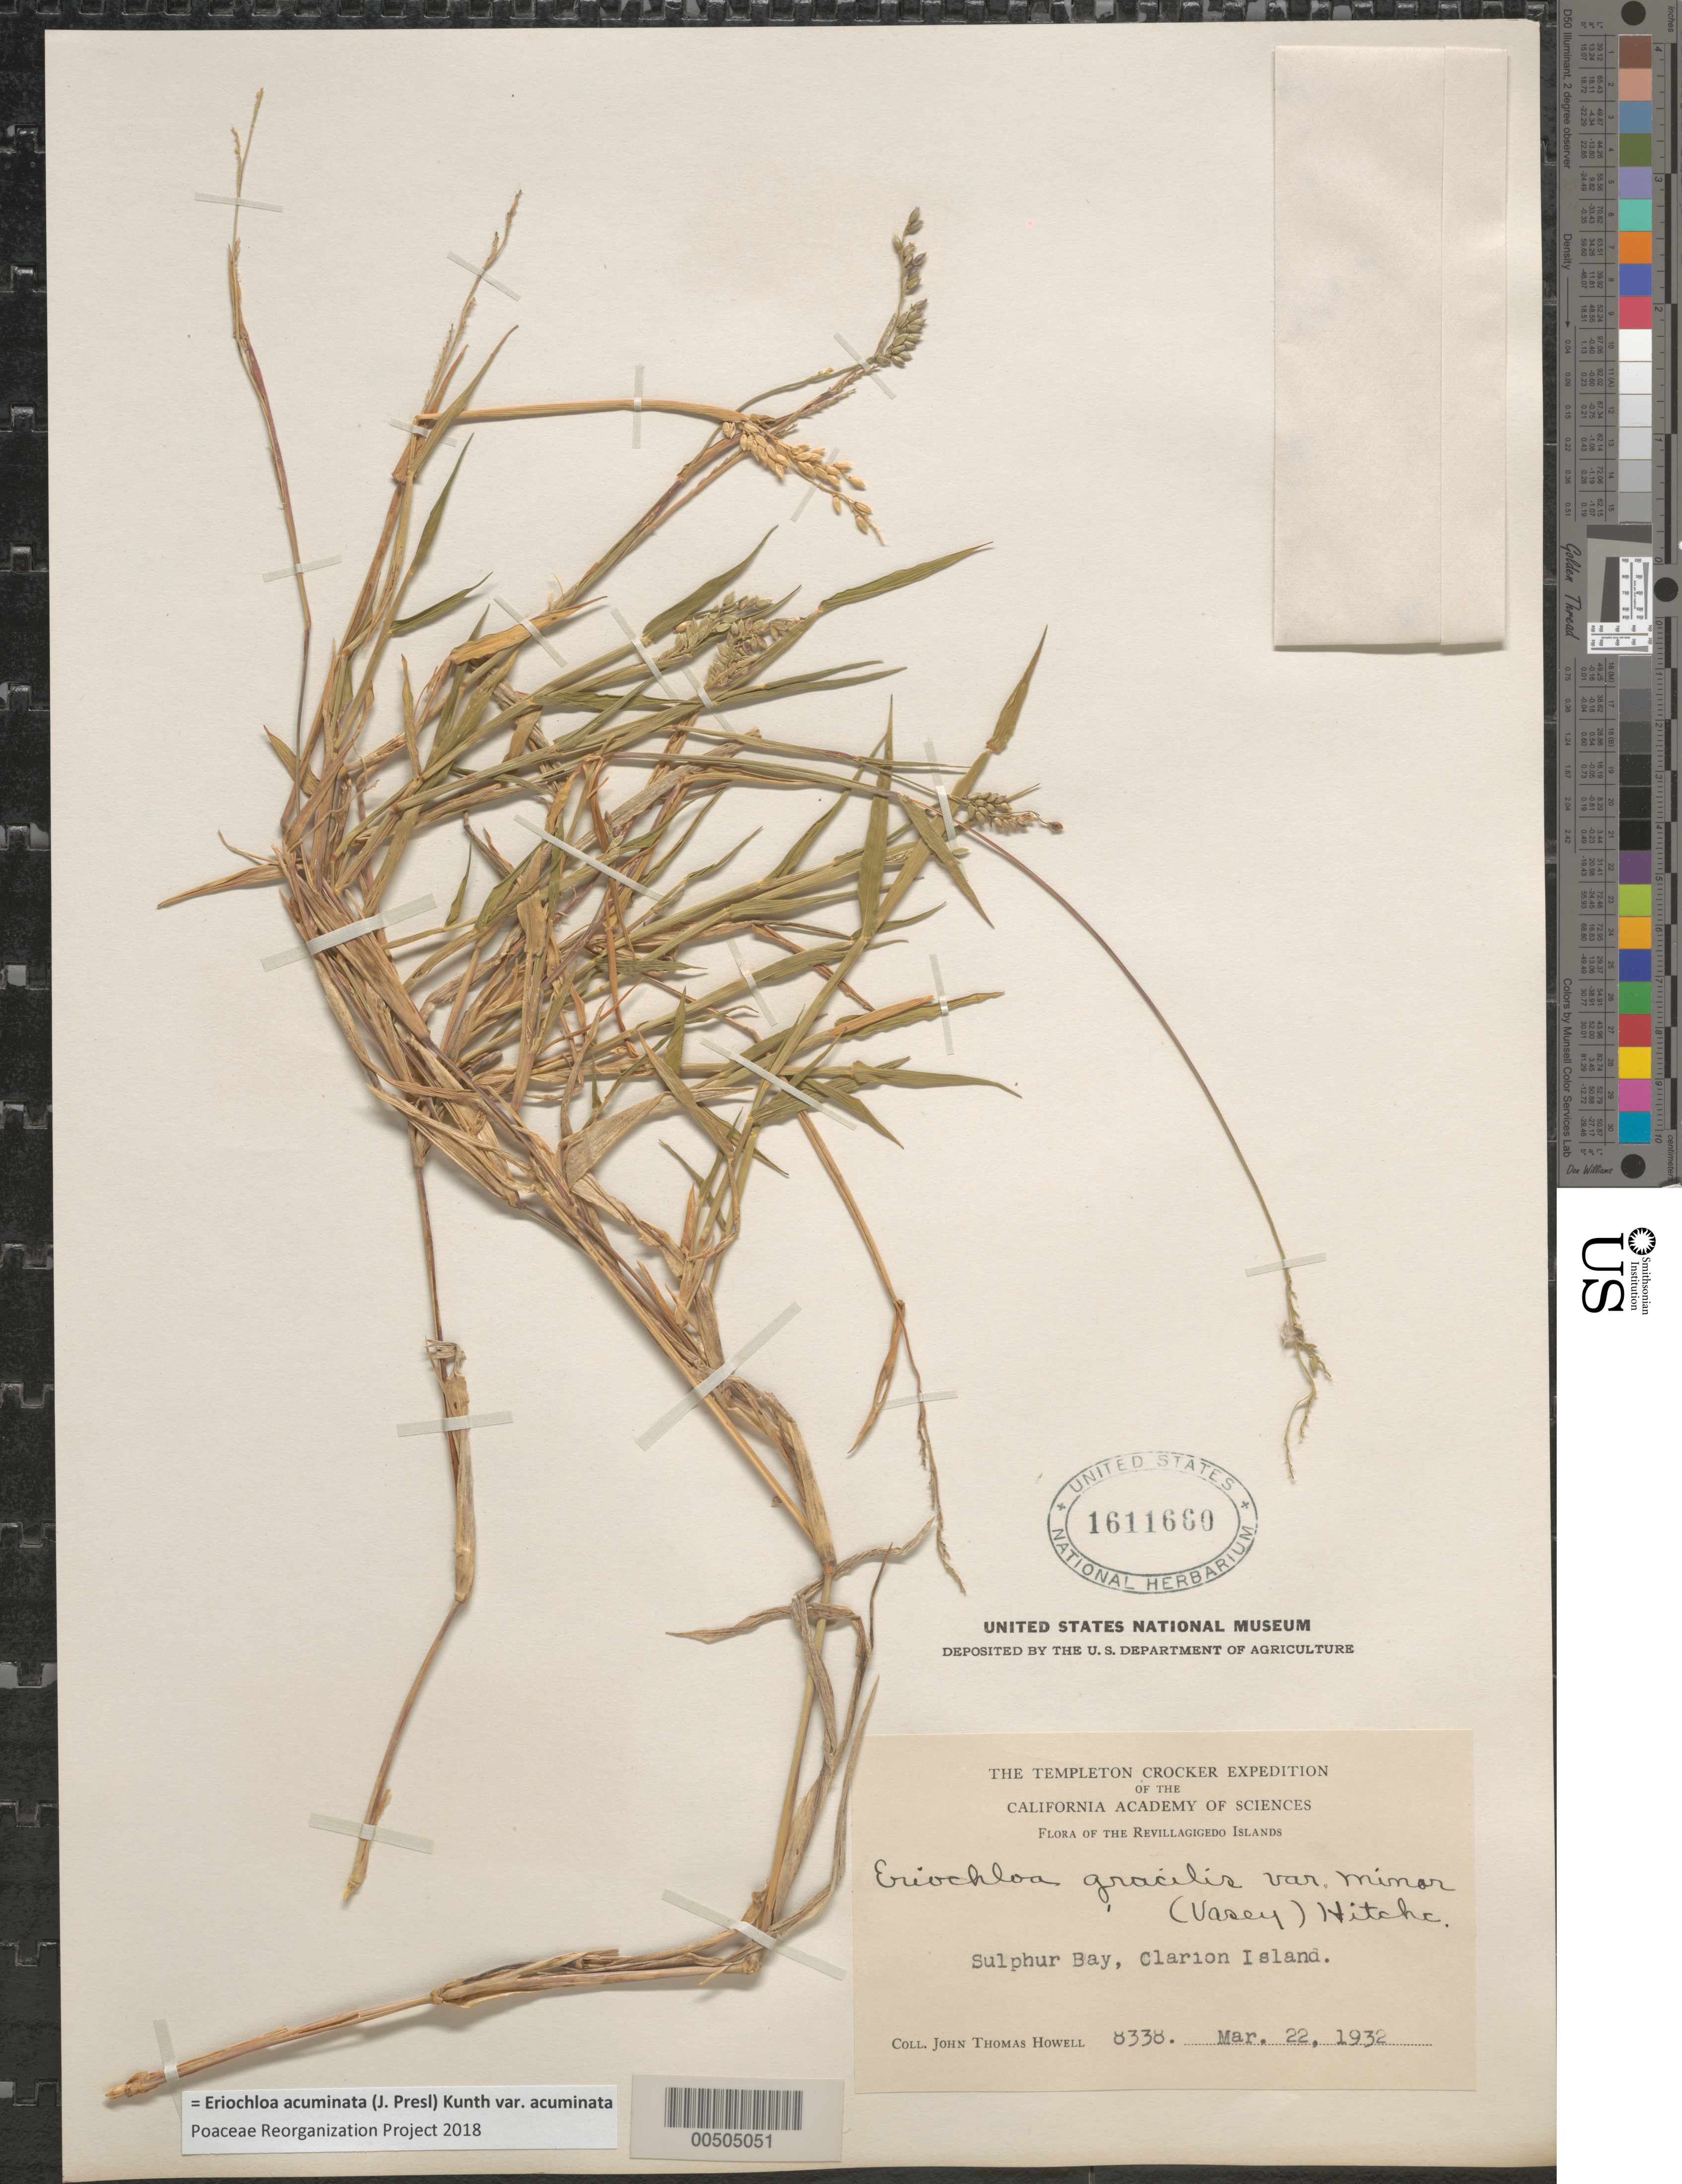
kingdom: Plantae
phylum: Tracheophyta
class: Liliopsida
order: Poales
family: Poaceae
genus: Eriochloa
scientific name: Eriochloa acuminata var. acuminata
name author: (J. Presl) Kunth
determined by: Poaceae Reorganization Project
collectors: J. T. Howell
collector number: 8338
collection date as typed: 22 Mar 1932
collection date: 1932-03-22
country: Mexico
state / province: Colima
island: Clarion Island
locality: Sulphur Bay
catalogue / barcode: US 1611660